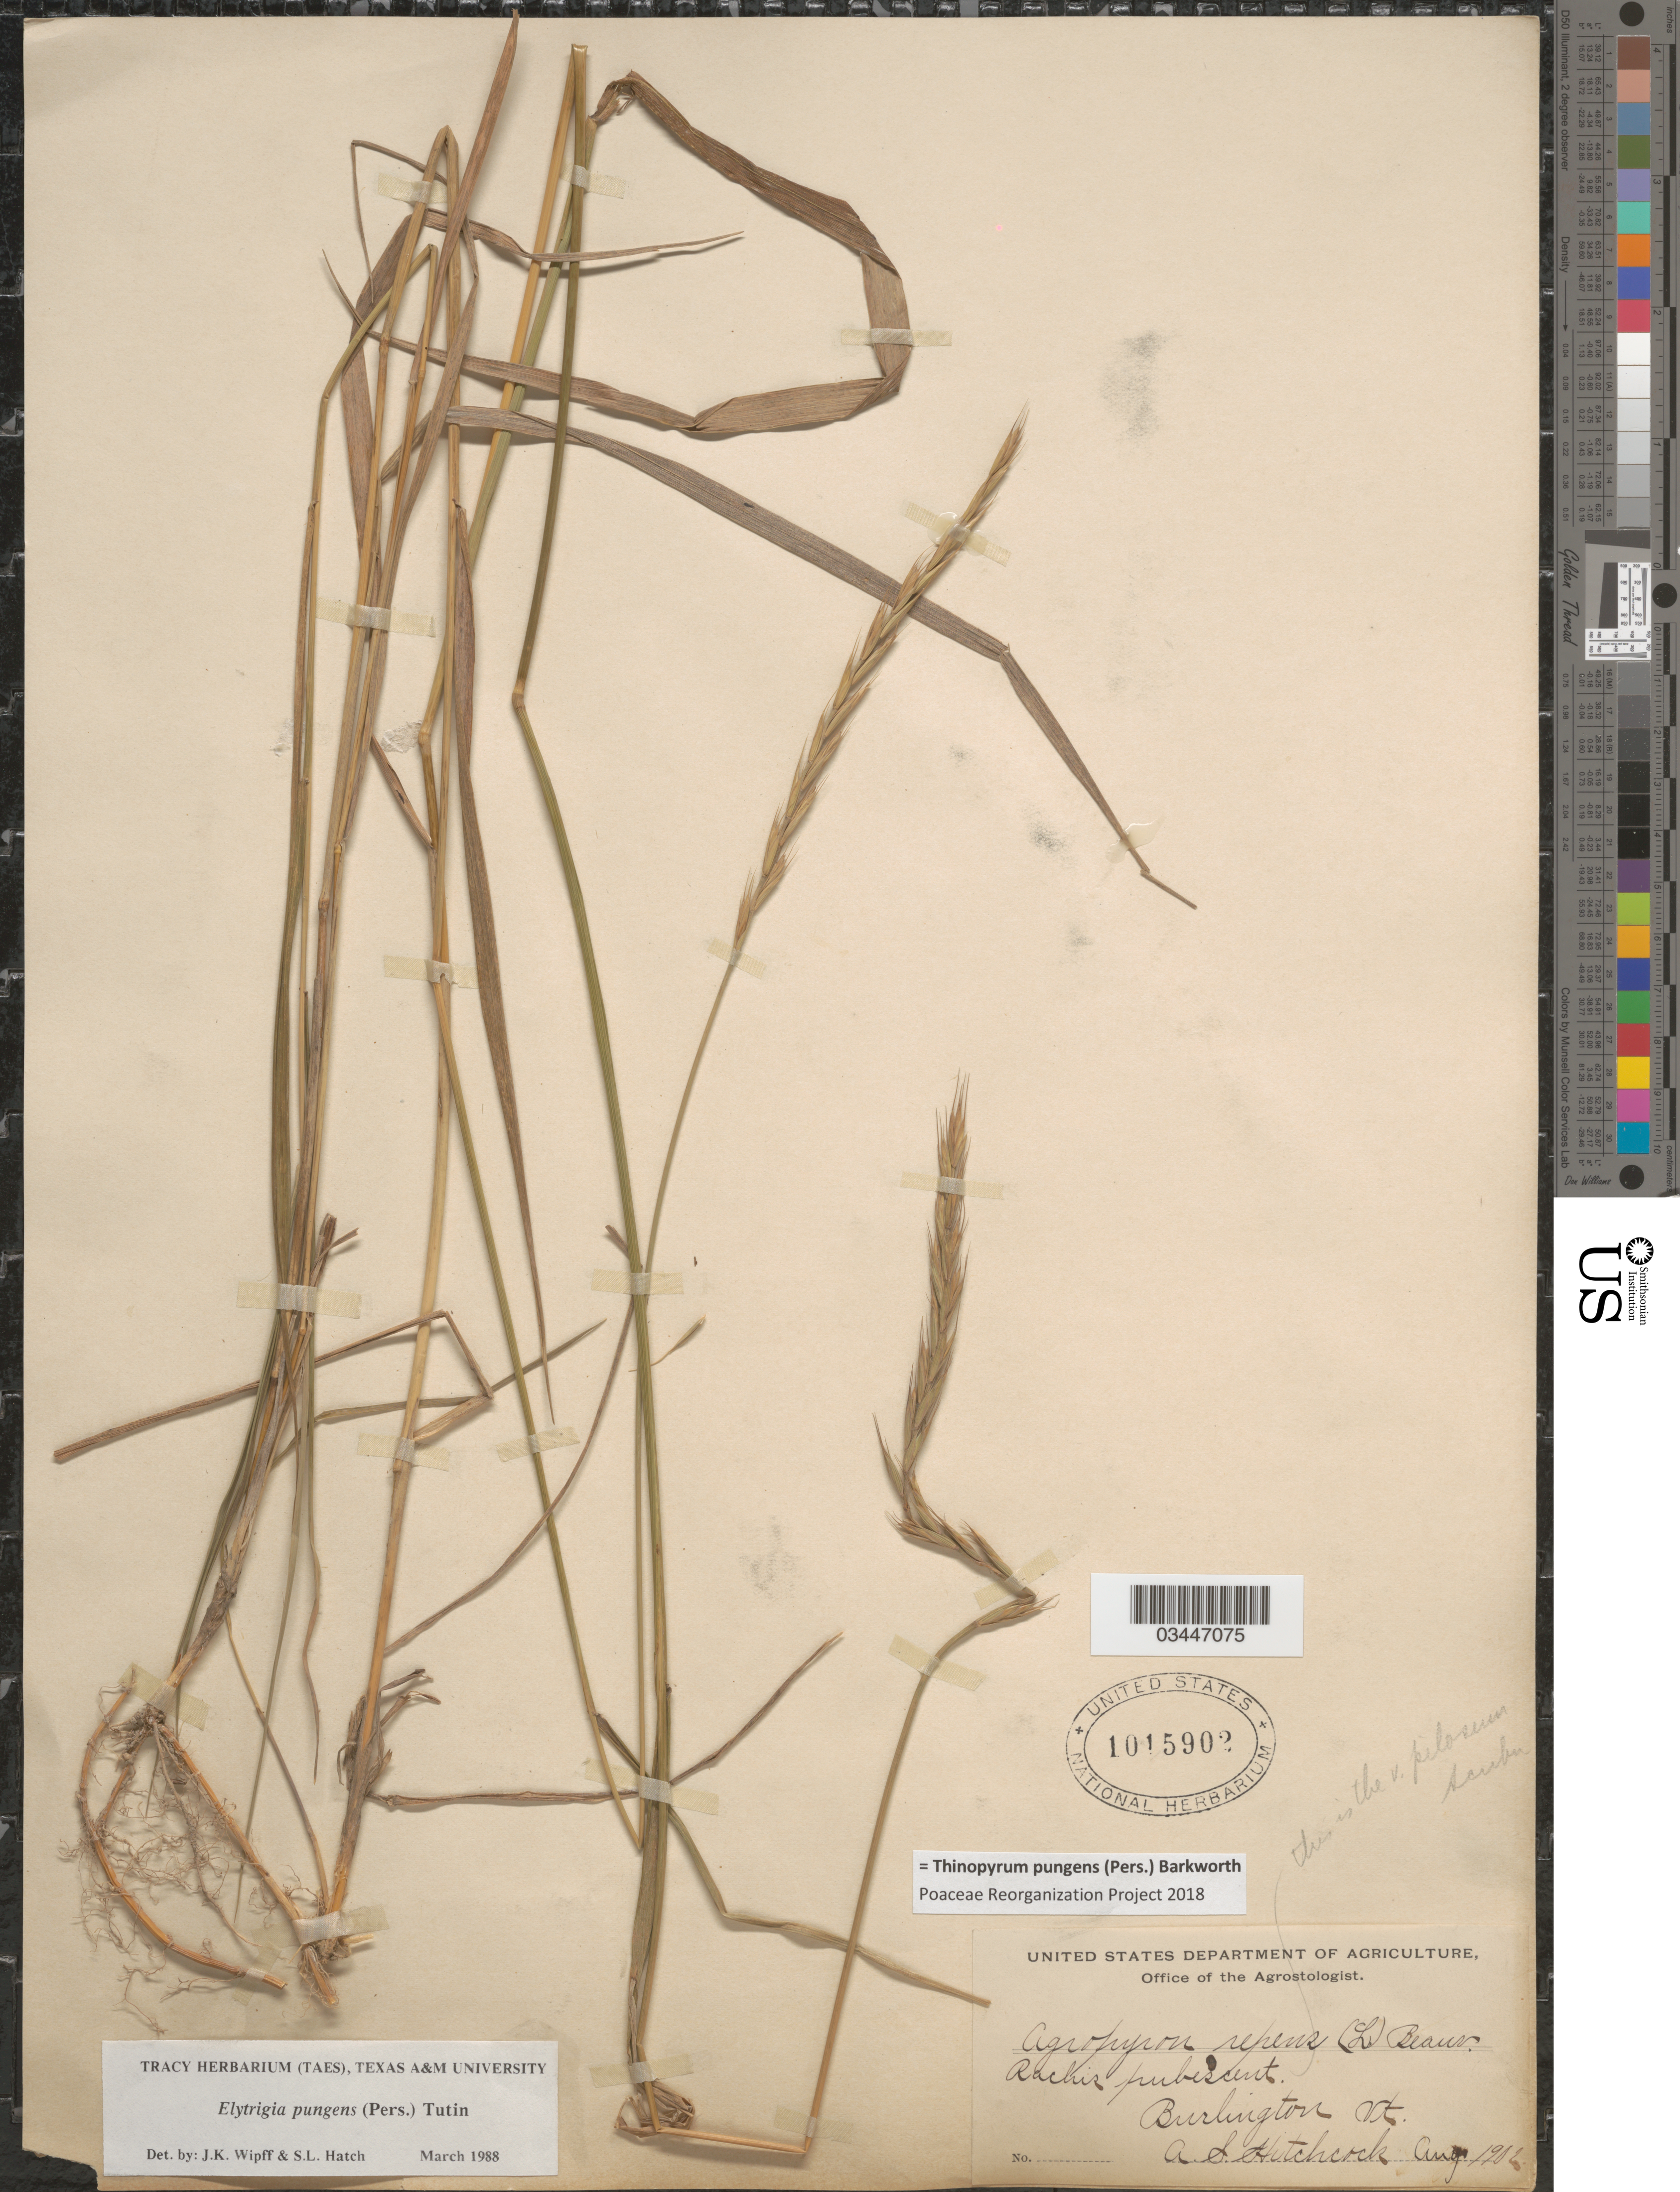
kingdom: Plantae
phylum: Tracheophyta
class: Liliopsida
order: Poales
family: Poaceae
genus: Thinopyrum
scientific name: Thinopyrum pungens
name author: (Pers.) Barkworth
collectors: A. S. Hitchcock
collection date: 1902-08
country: United States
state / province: Vermont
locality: Rachis pubescent. Burlington.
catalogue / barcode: US 1015902